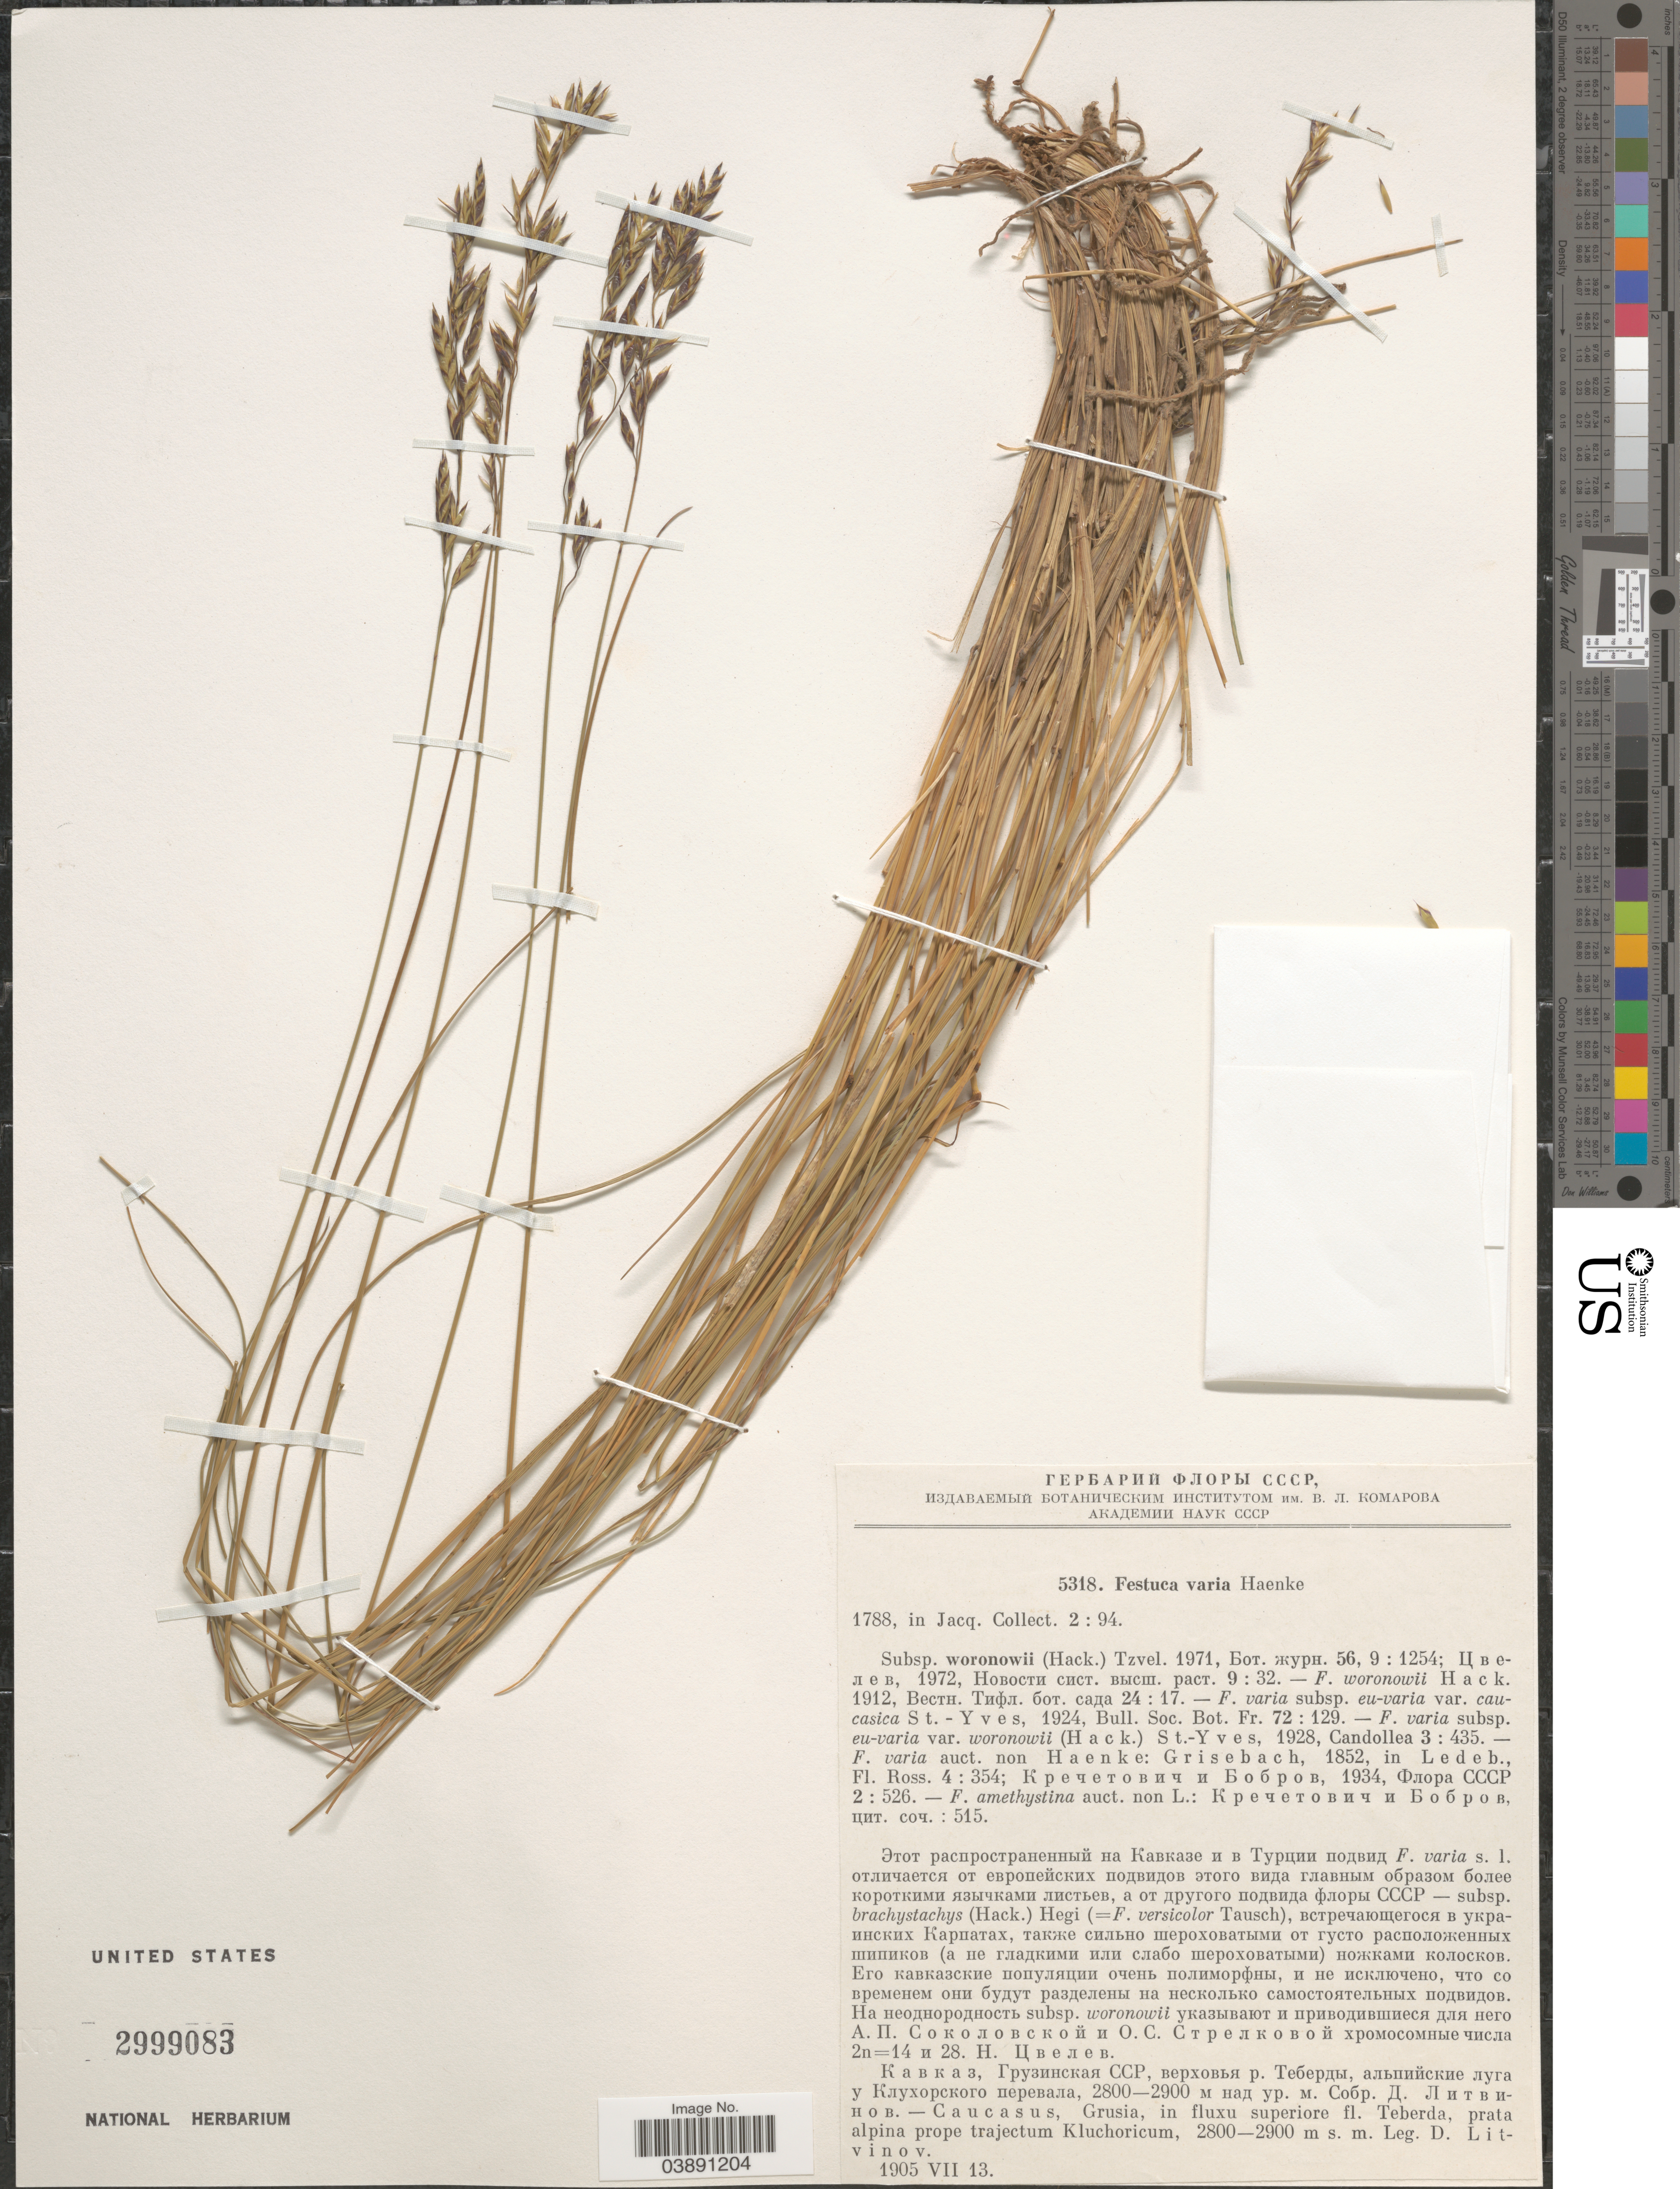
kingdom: Plantae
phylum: Tracheophyta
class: Liliopsida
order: Poales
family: Poaceae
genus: Festuca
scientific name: Festuca varia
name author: Haenke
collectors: D. Litvinov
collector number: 5318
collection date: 1905-07-13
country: Georgia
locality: Caucasus, Grusia, in fluxu superiore fl. Teberda, prata alpina prope trajectum Kluchoricum.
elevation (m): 2800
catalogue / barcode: US 2999083